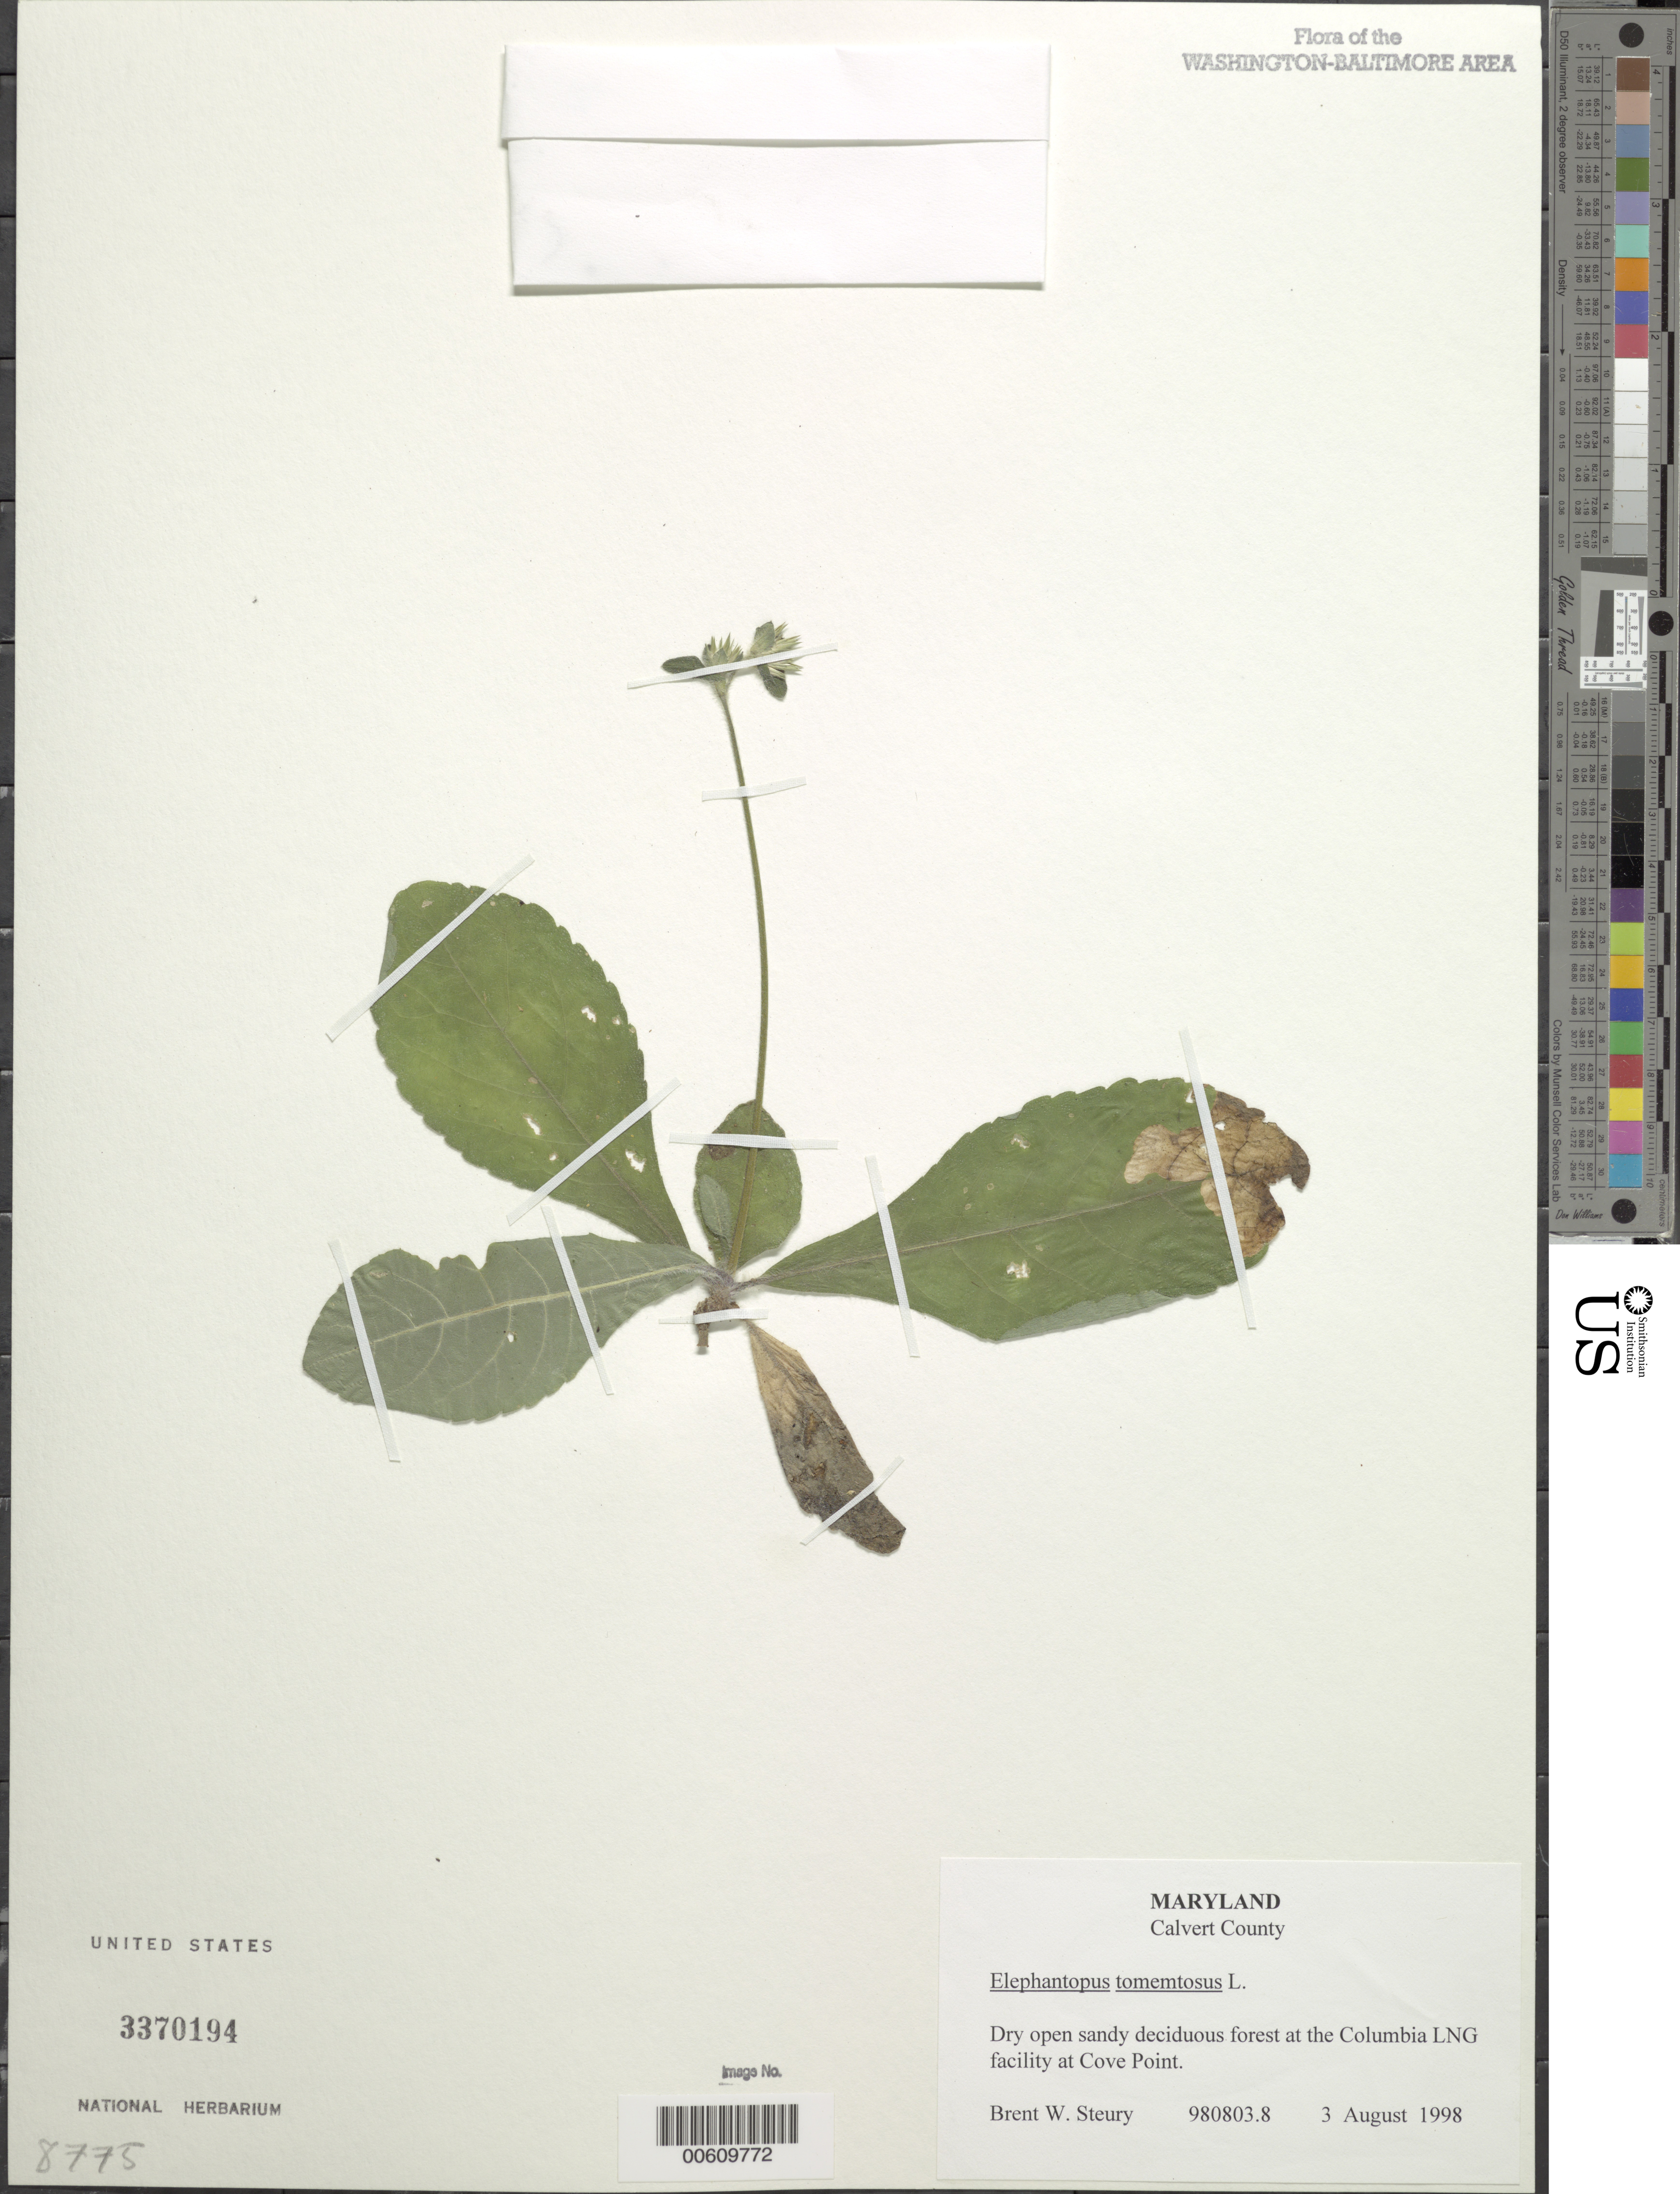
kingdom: Plantae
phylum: Tracheophyta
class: Magnoliopsida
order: Asterales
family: Asteraceae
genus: Elephantopus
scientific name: Elephantopus tomentosus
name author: L.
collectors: B. Steury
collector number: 980803.8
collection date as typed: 03 Aug 1998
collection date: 1998-08-03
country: United States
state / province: Maryland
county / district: Calvert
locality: Columbia Long Facility at Cove Point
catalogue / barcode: US 3370194